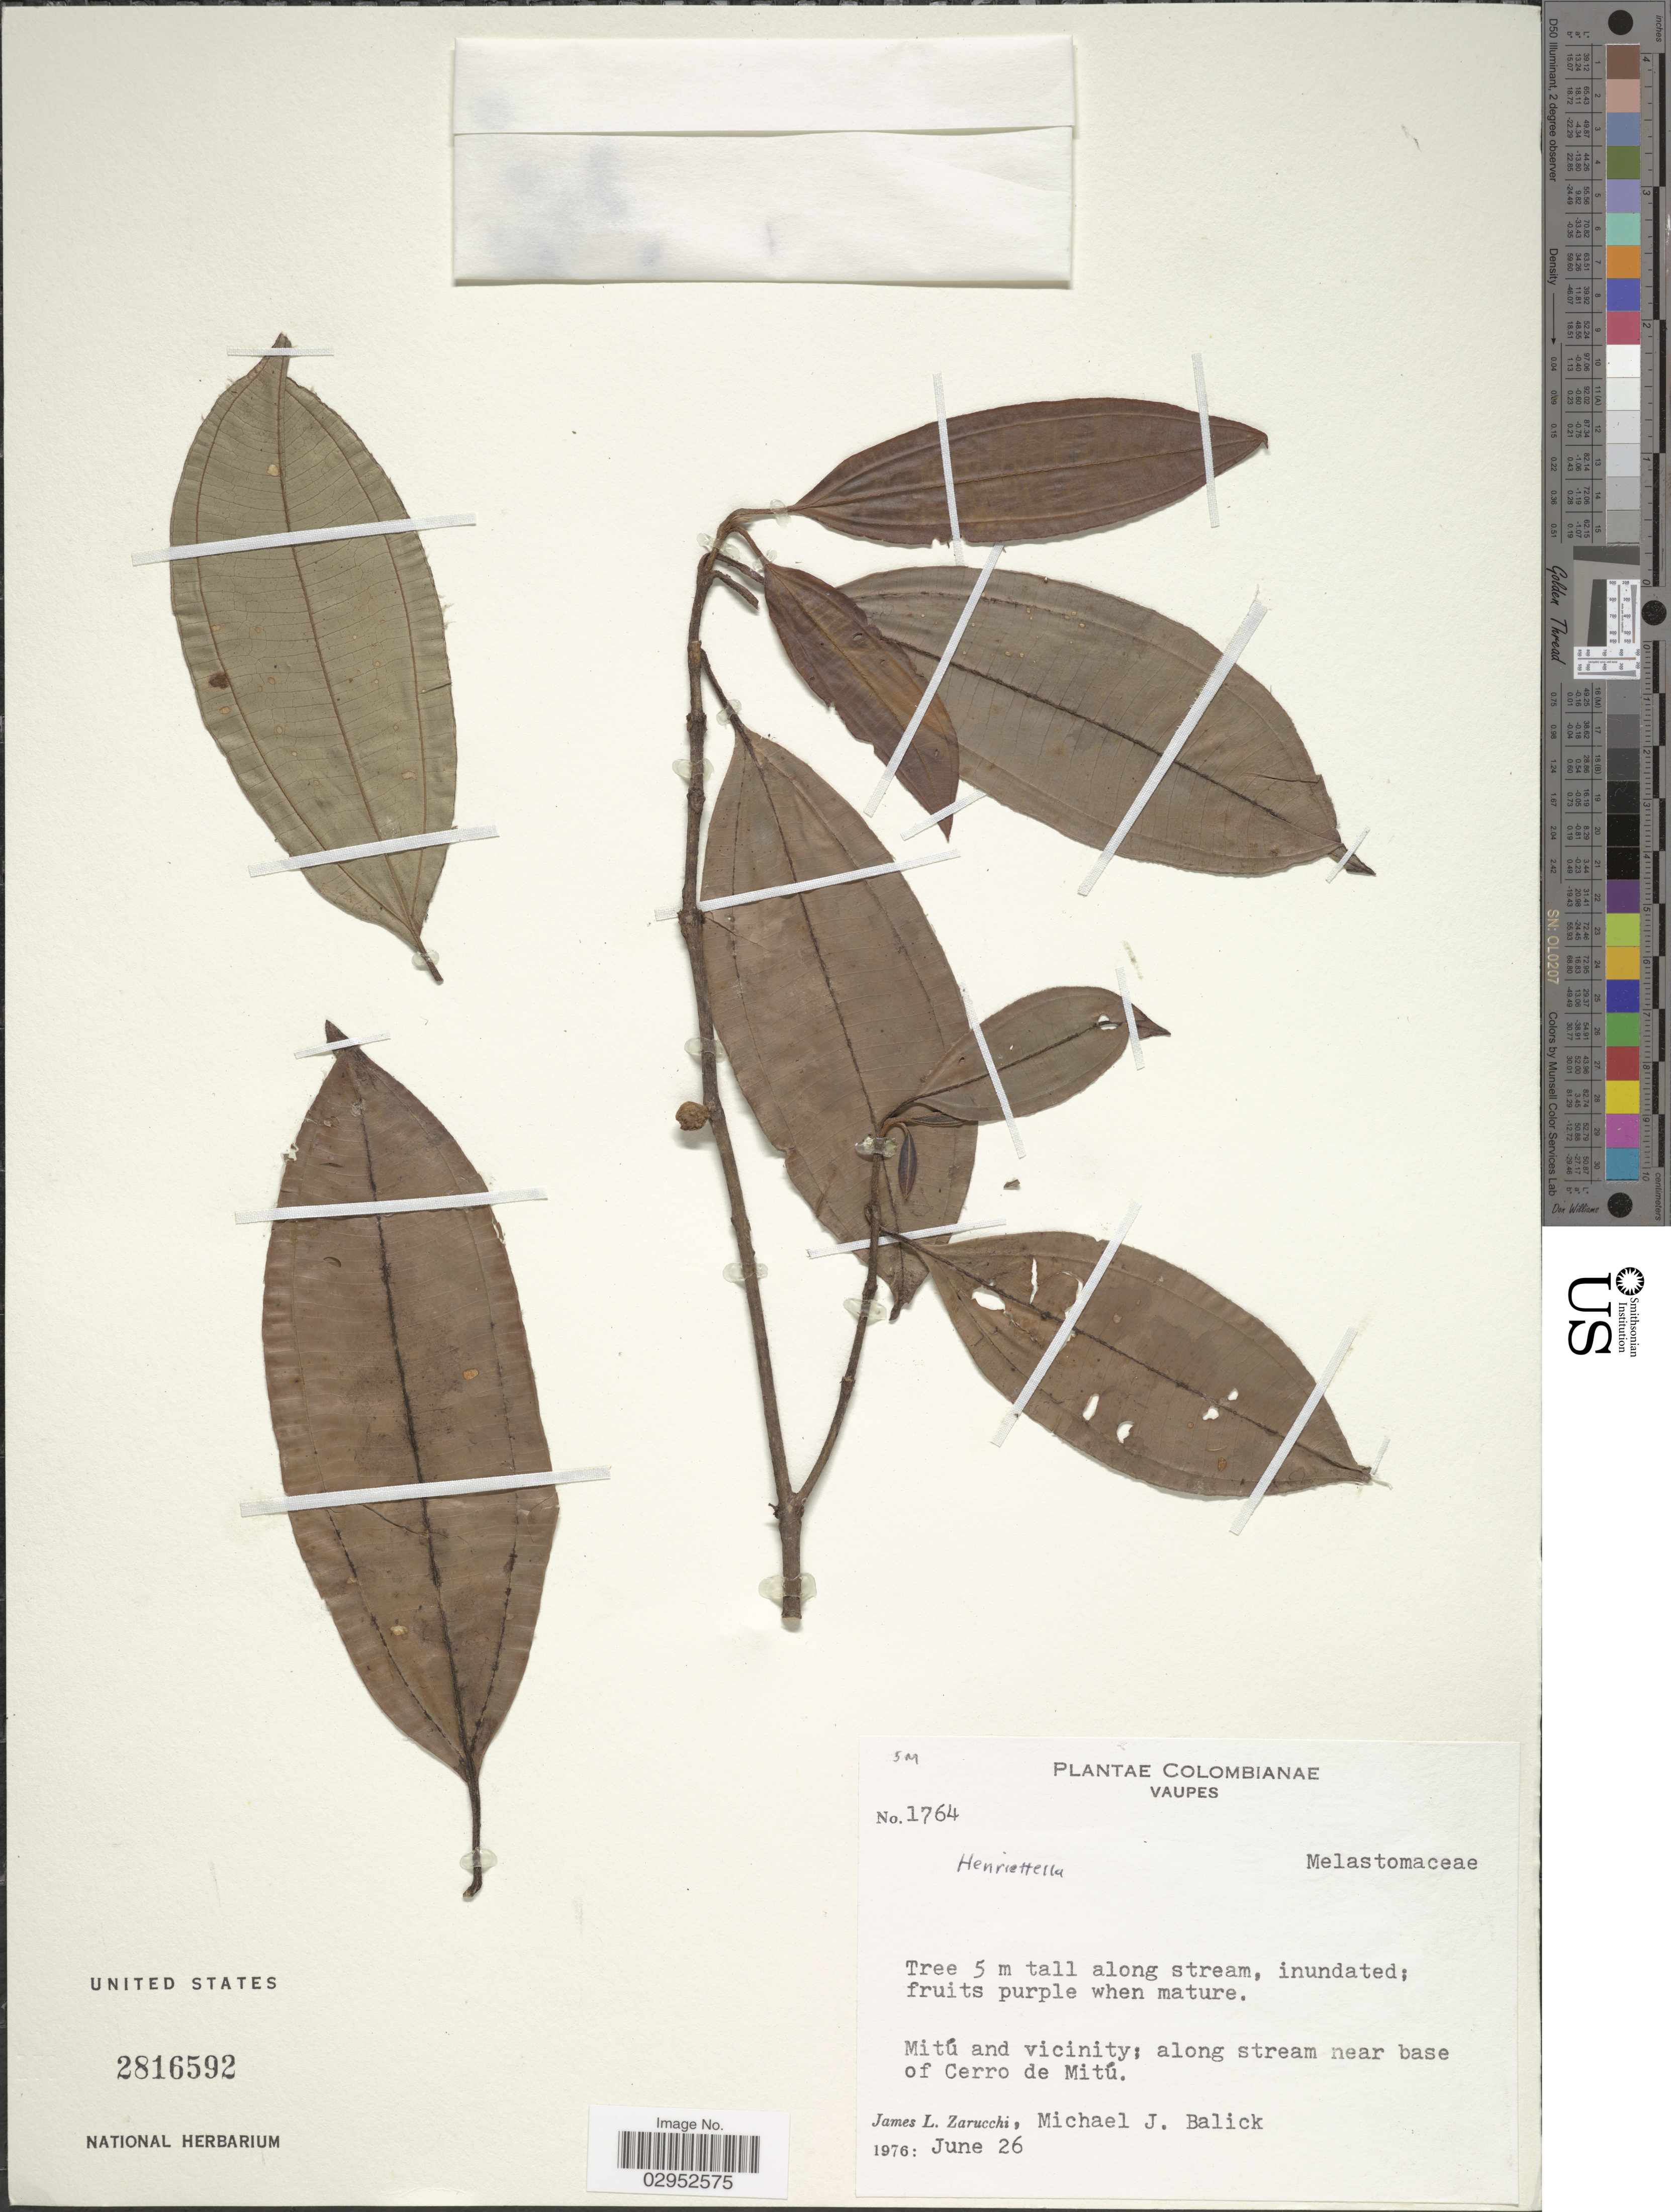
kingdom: Plantae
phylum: Tracheophyta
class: Magnoliopsida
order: Myrtales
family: Melastomataceae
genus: Henriettea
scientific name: Henriettea sp.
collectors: J. L. Zarucchi & M. J. Balick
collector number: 1764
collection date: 1976-06-26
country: Colombia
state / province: Vaupés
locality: Mitú and vicinity; along stream near base of Cerro de Mitú.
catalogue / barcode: US 2816592